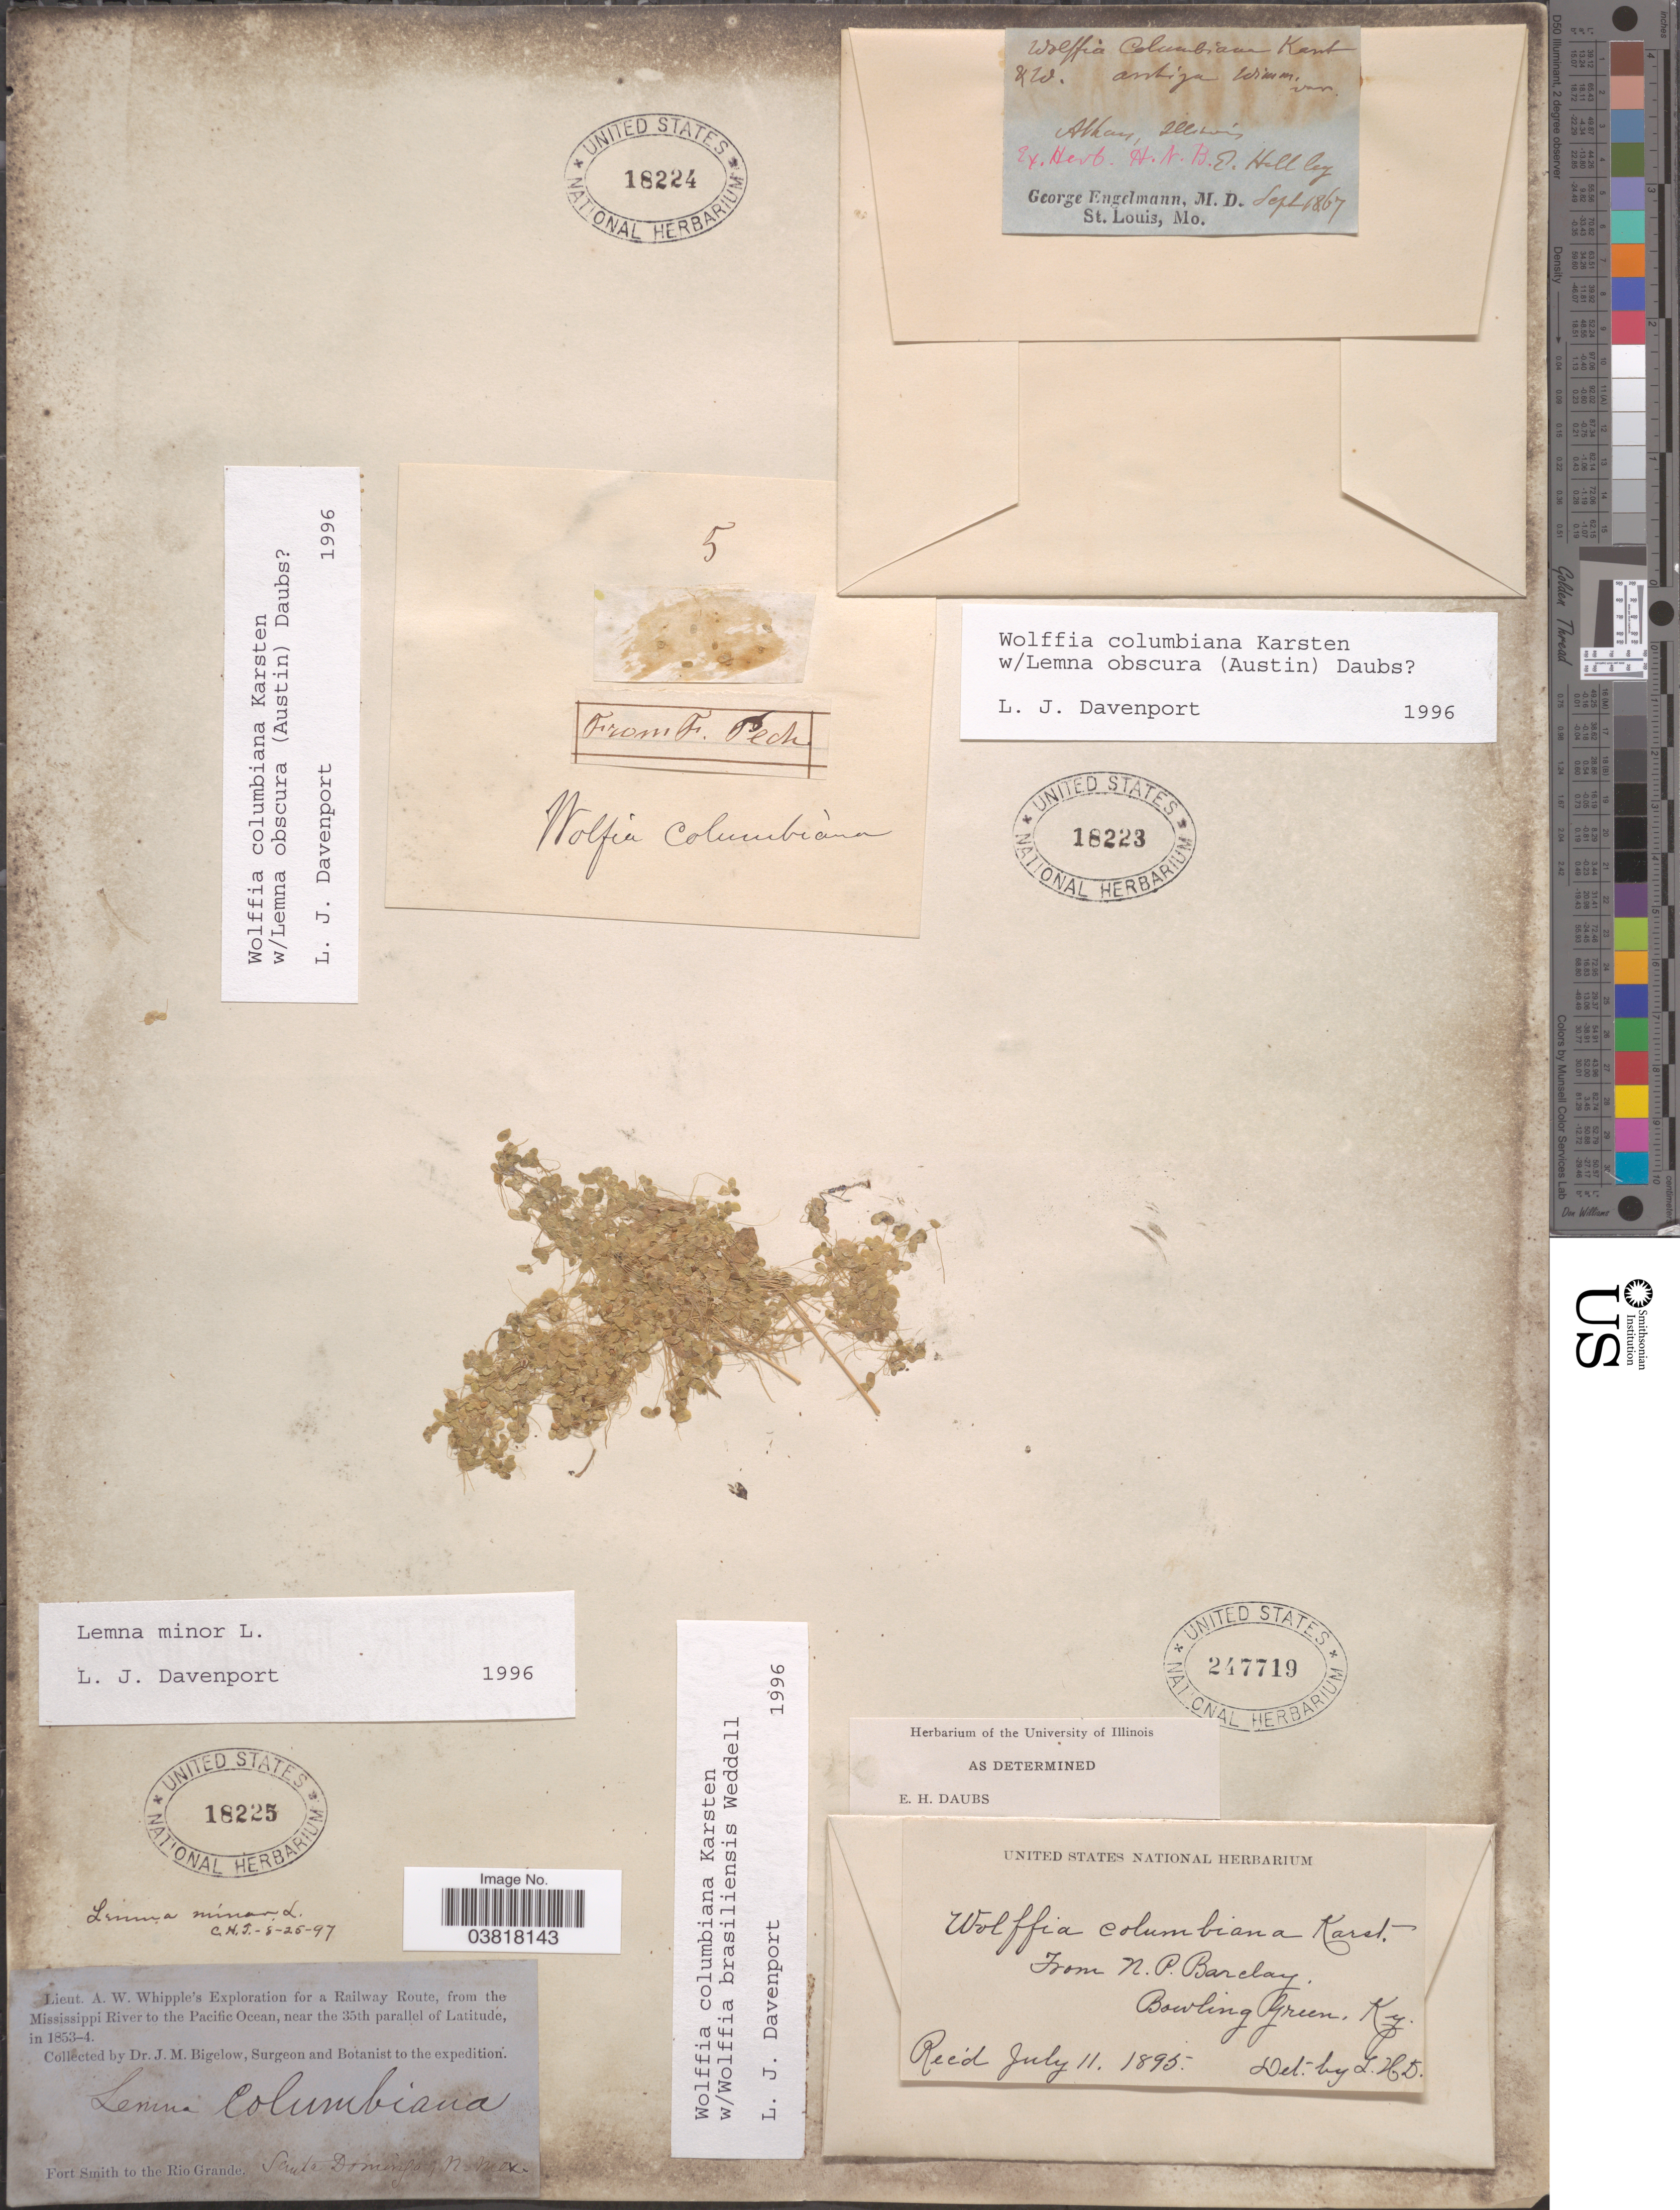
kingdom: Plantae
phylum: Tracheophyta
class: Liliopsida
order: Alismatales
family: Araceae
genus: Wolffia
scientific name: Wolffia columbiana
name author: H. Karst.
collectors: N. Barclay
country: United States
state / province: Kentucky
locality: Bowling Green.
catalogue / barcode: US 247719